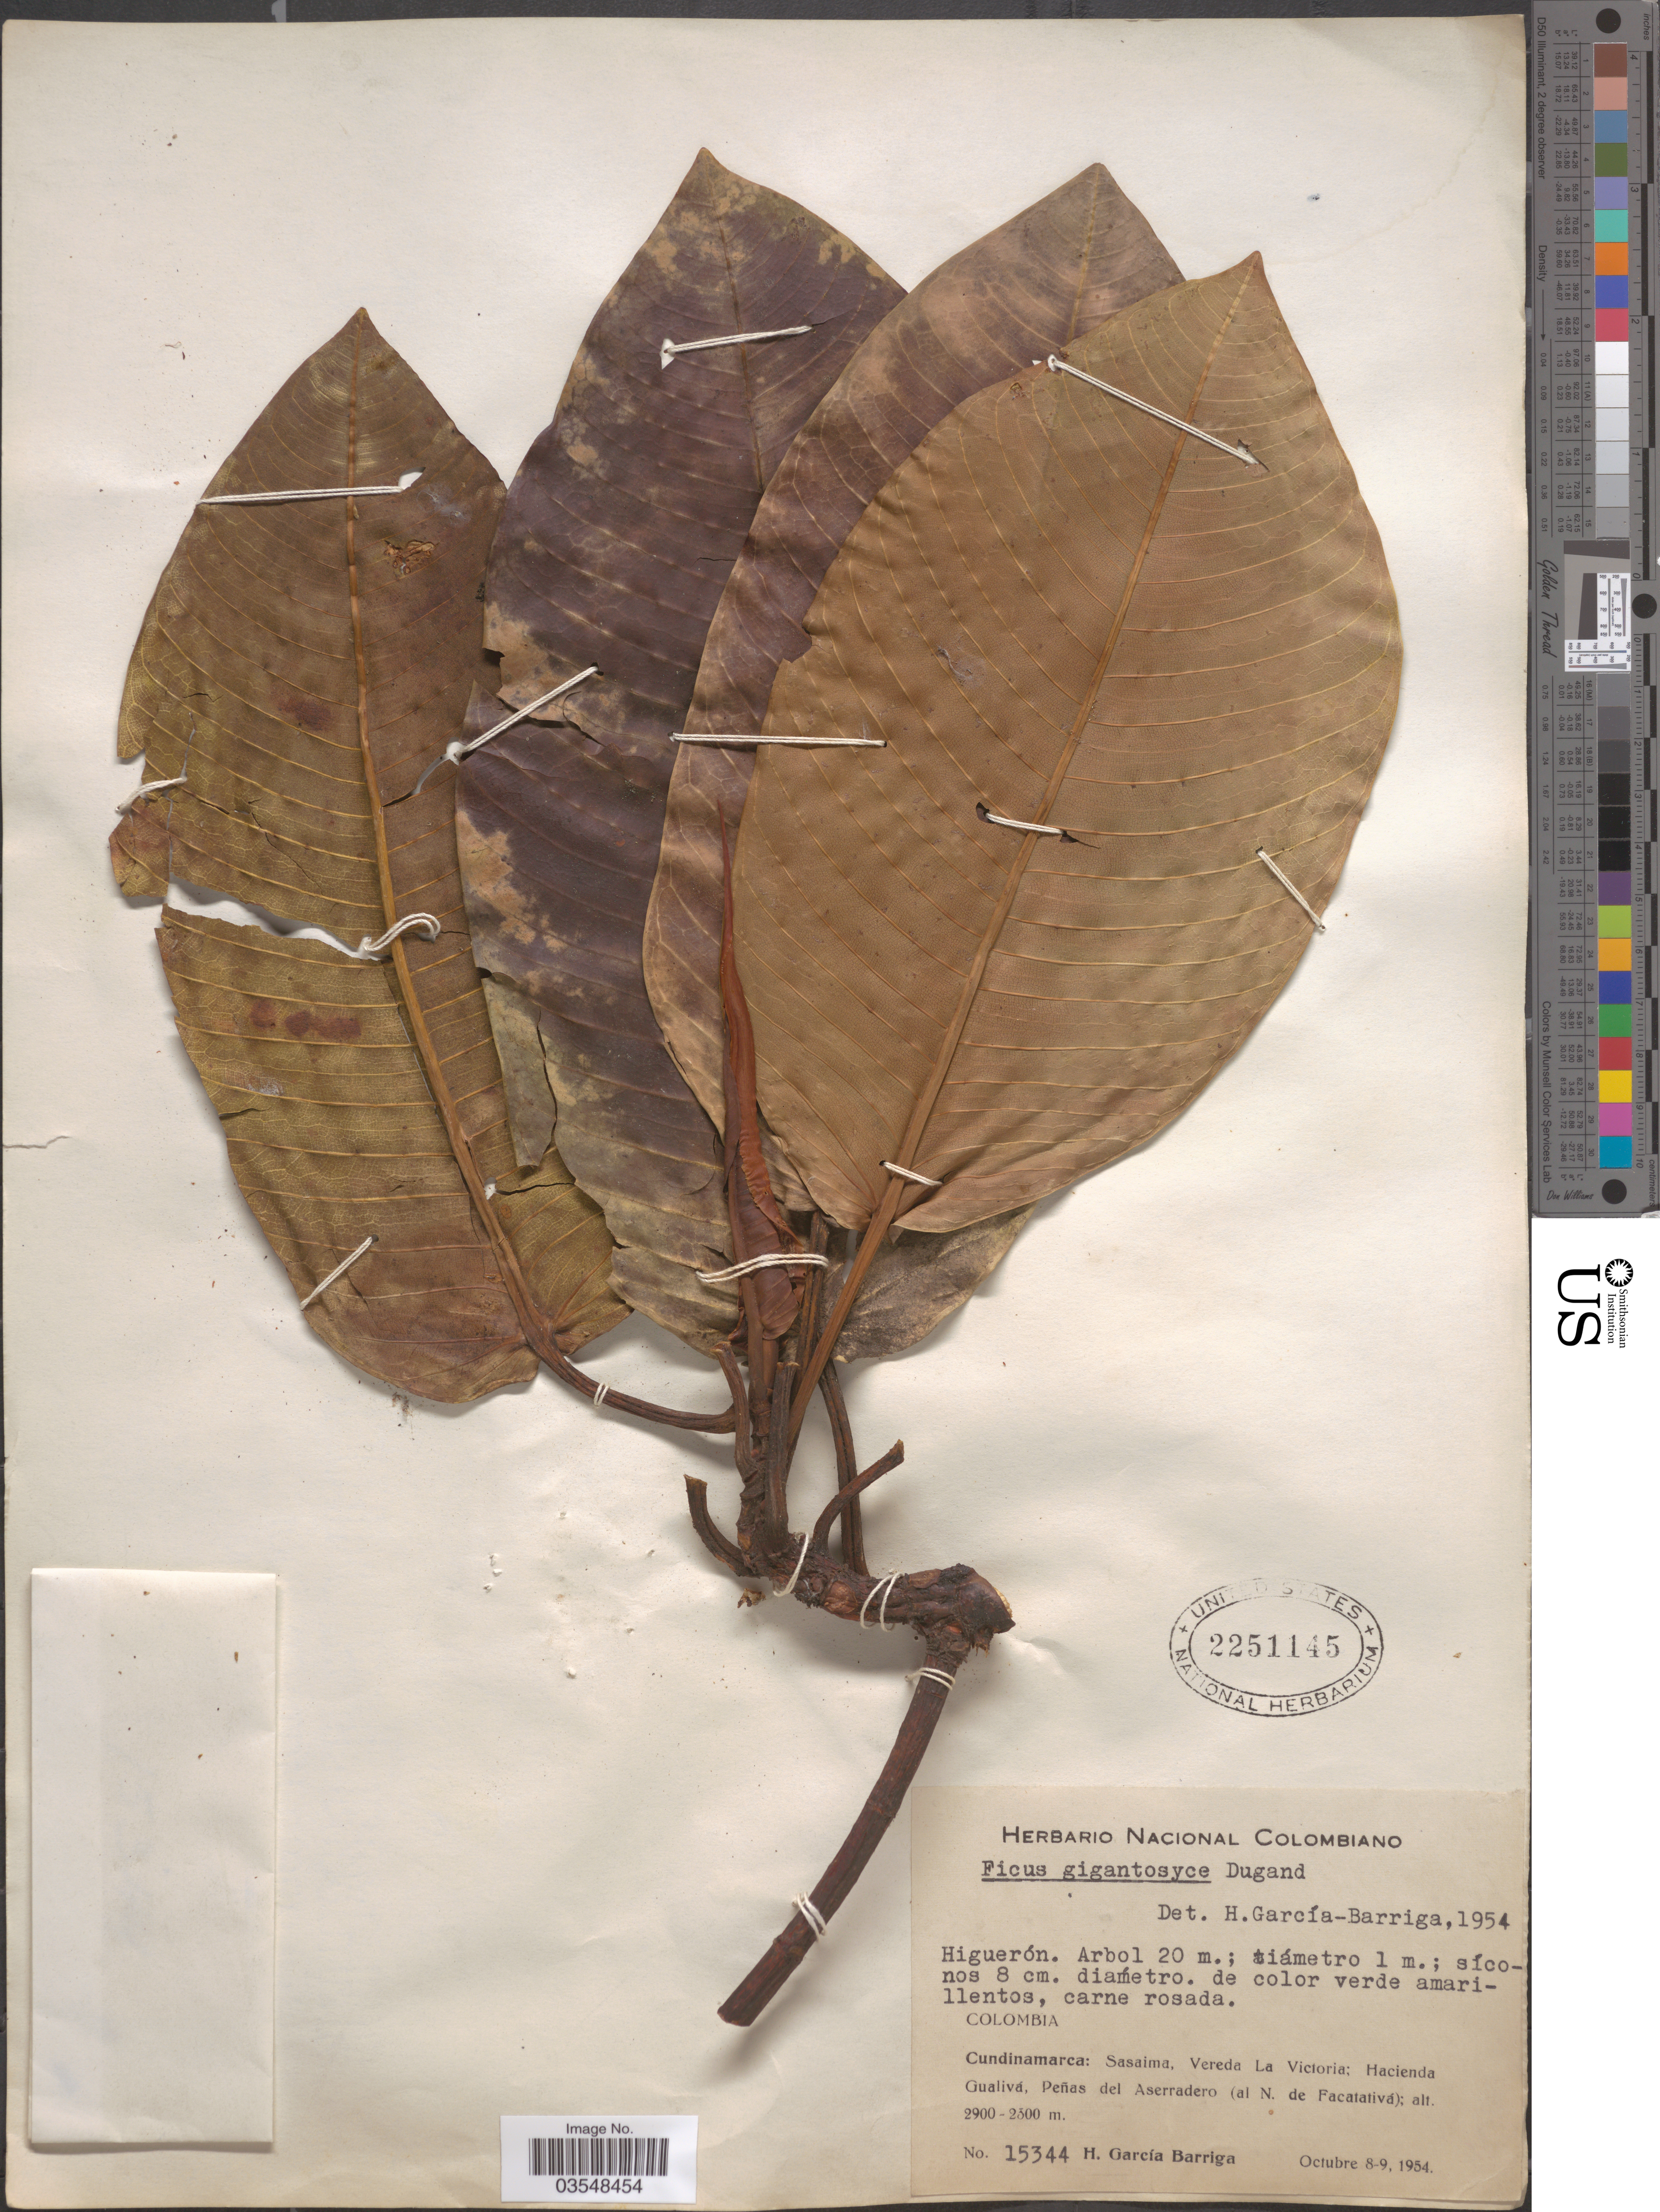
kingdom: Plantae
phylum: Tracheophyta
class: Magnoliopsida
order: Rosales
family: Moraceae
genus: Ficus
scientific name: Ficus gigantosyce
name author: Dugand G.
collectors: H. García Barriga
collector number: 15344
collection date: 1954-10-08/1954-10-09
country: Colombia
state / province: Cundinamarca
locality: Sasaima, Vereda La Victoria; Hacienda Gualivá, Peñas del Aserradero ( al N. de Facatativá).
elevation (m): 2300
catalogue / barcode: US 2251145